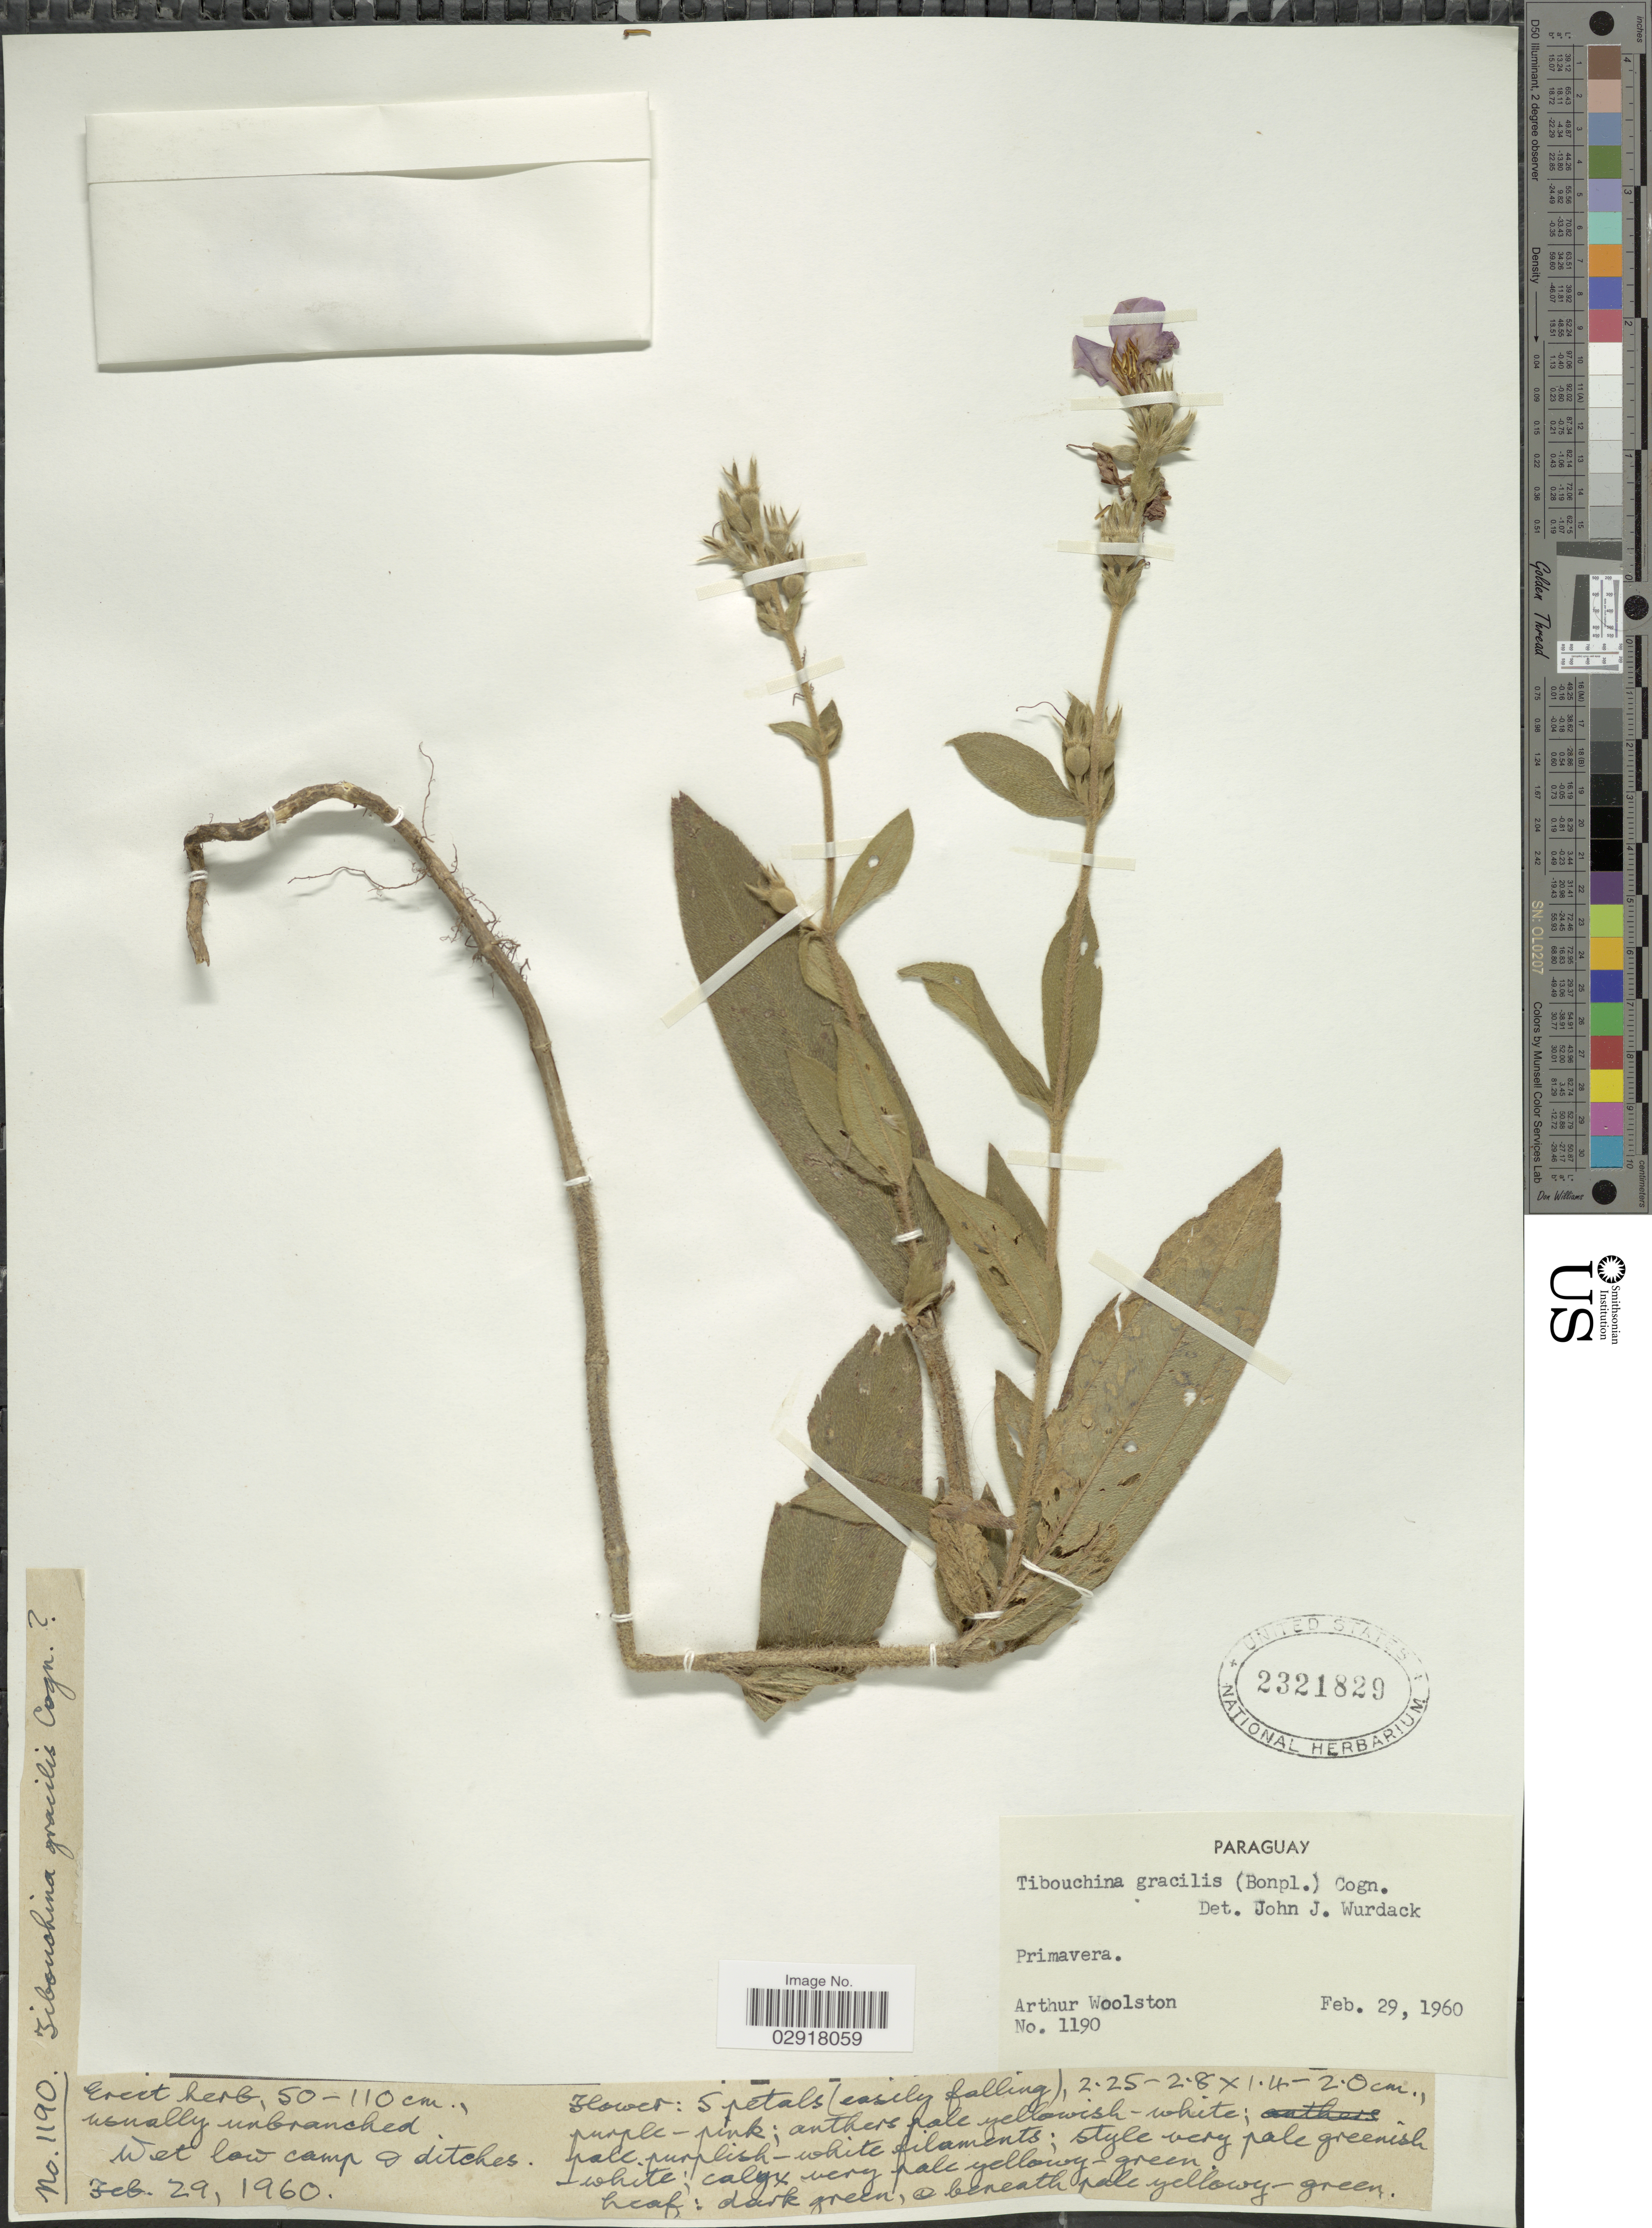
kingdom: Plantae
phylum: Tracheophyta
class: Magnoliopsida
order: Myrtales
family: Melastomataceae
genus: Chaetogastra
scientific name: Chaetogastra gracilis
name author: (Bonpl.) DC.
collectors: A. L. Woolston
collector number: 1190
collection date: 1960-02-29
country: Paraguay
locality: Primavera.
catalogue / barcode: US 2321829